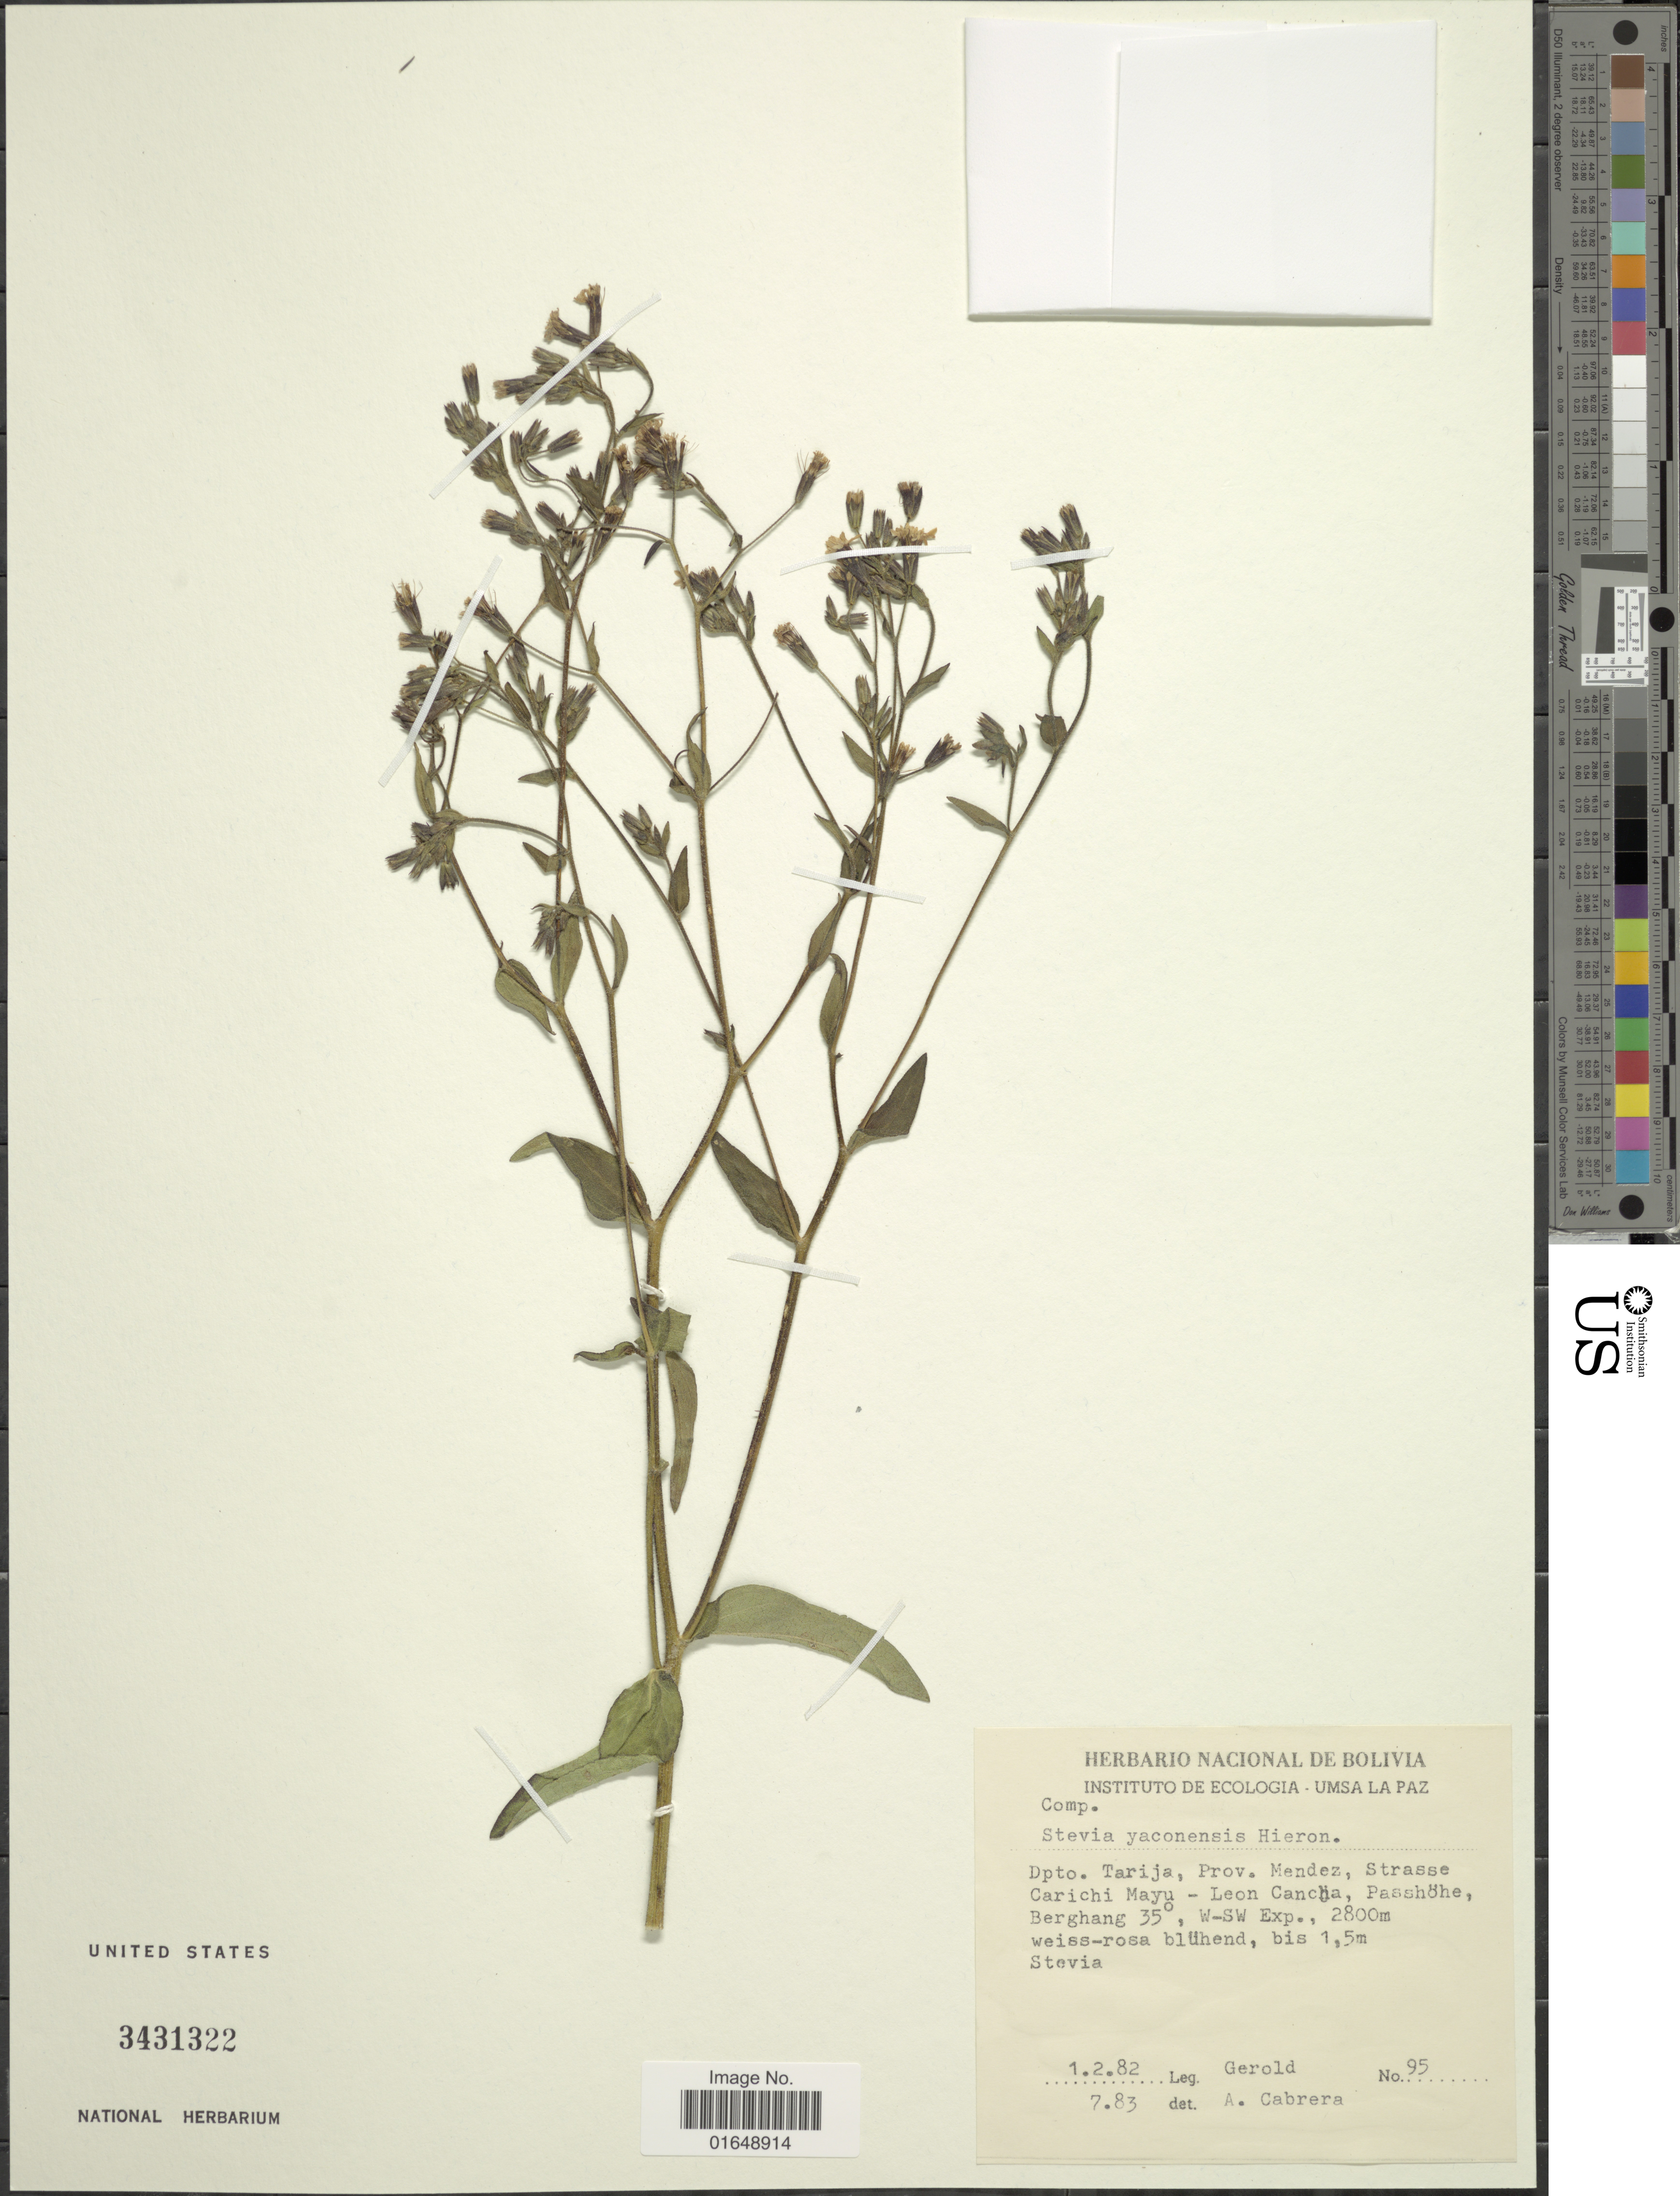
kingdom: Plantae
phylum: Tracheophyta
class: Magnoliopsida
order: Asterales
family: Asteraceae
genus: Stevia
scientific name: Stevia yaconensis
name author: Hieron.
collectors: R. Gerold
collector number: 95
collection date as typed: Transcribed d/m/y: 1/2/82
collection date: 1982-02-01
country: Bolivia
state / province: Tarija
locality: Prov. Mendez, Strasse Carichi Mayu-Leon Canöa, Passhöhe, Berghang 35°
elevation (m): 2800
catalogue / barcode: US 3431322